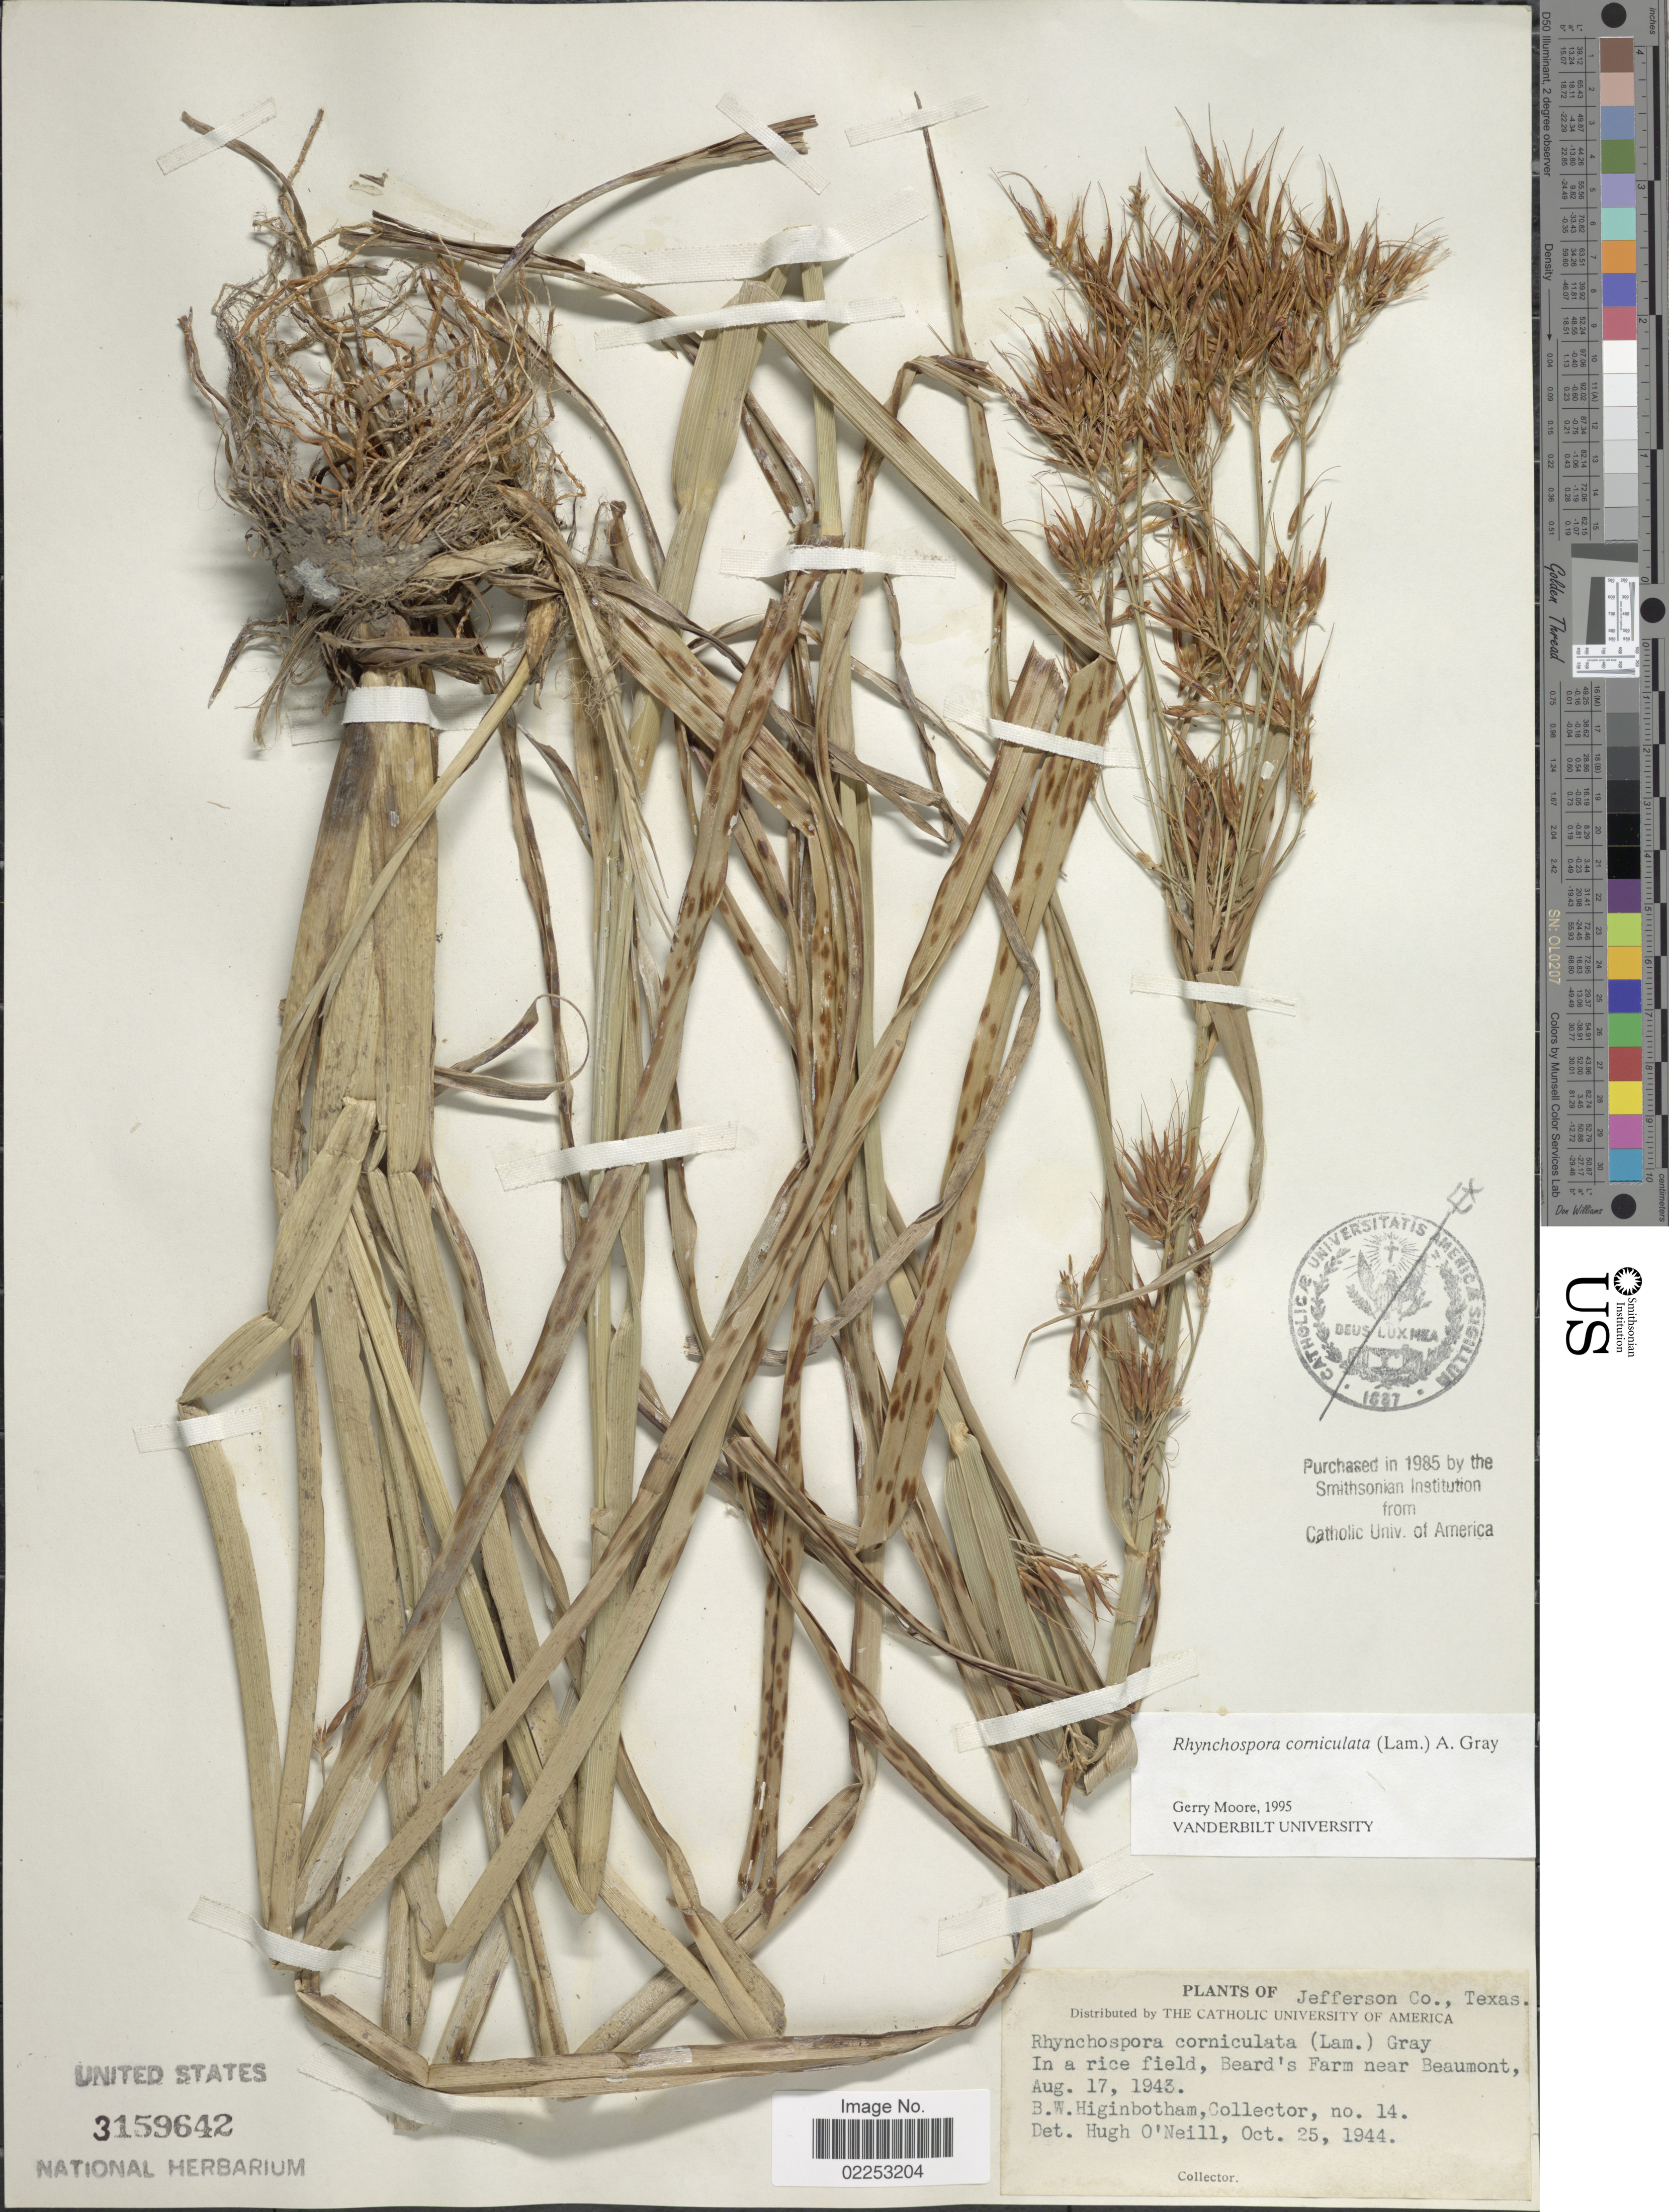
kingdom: Plantae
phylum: Tracheophyta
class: Liliopsida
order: Poales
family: Cyperaceae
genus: Rhynchospora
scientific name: Rhynchospora corniculata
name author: (Lam.) A. Gray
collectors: B. Higinbotham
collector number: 14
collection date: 1943-08-17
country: United States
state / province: Texas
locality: Jefferson Co. In a rice field, Beard's Farm near Beaumont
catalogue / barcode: US 3159642